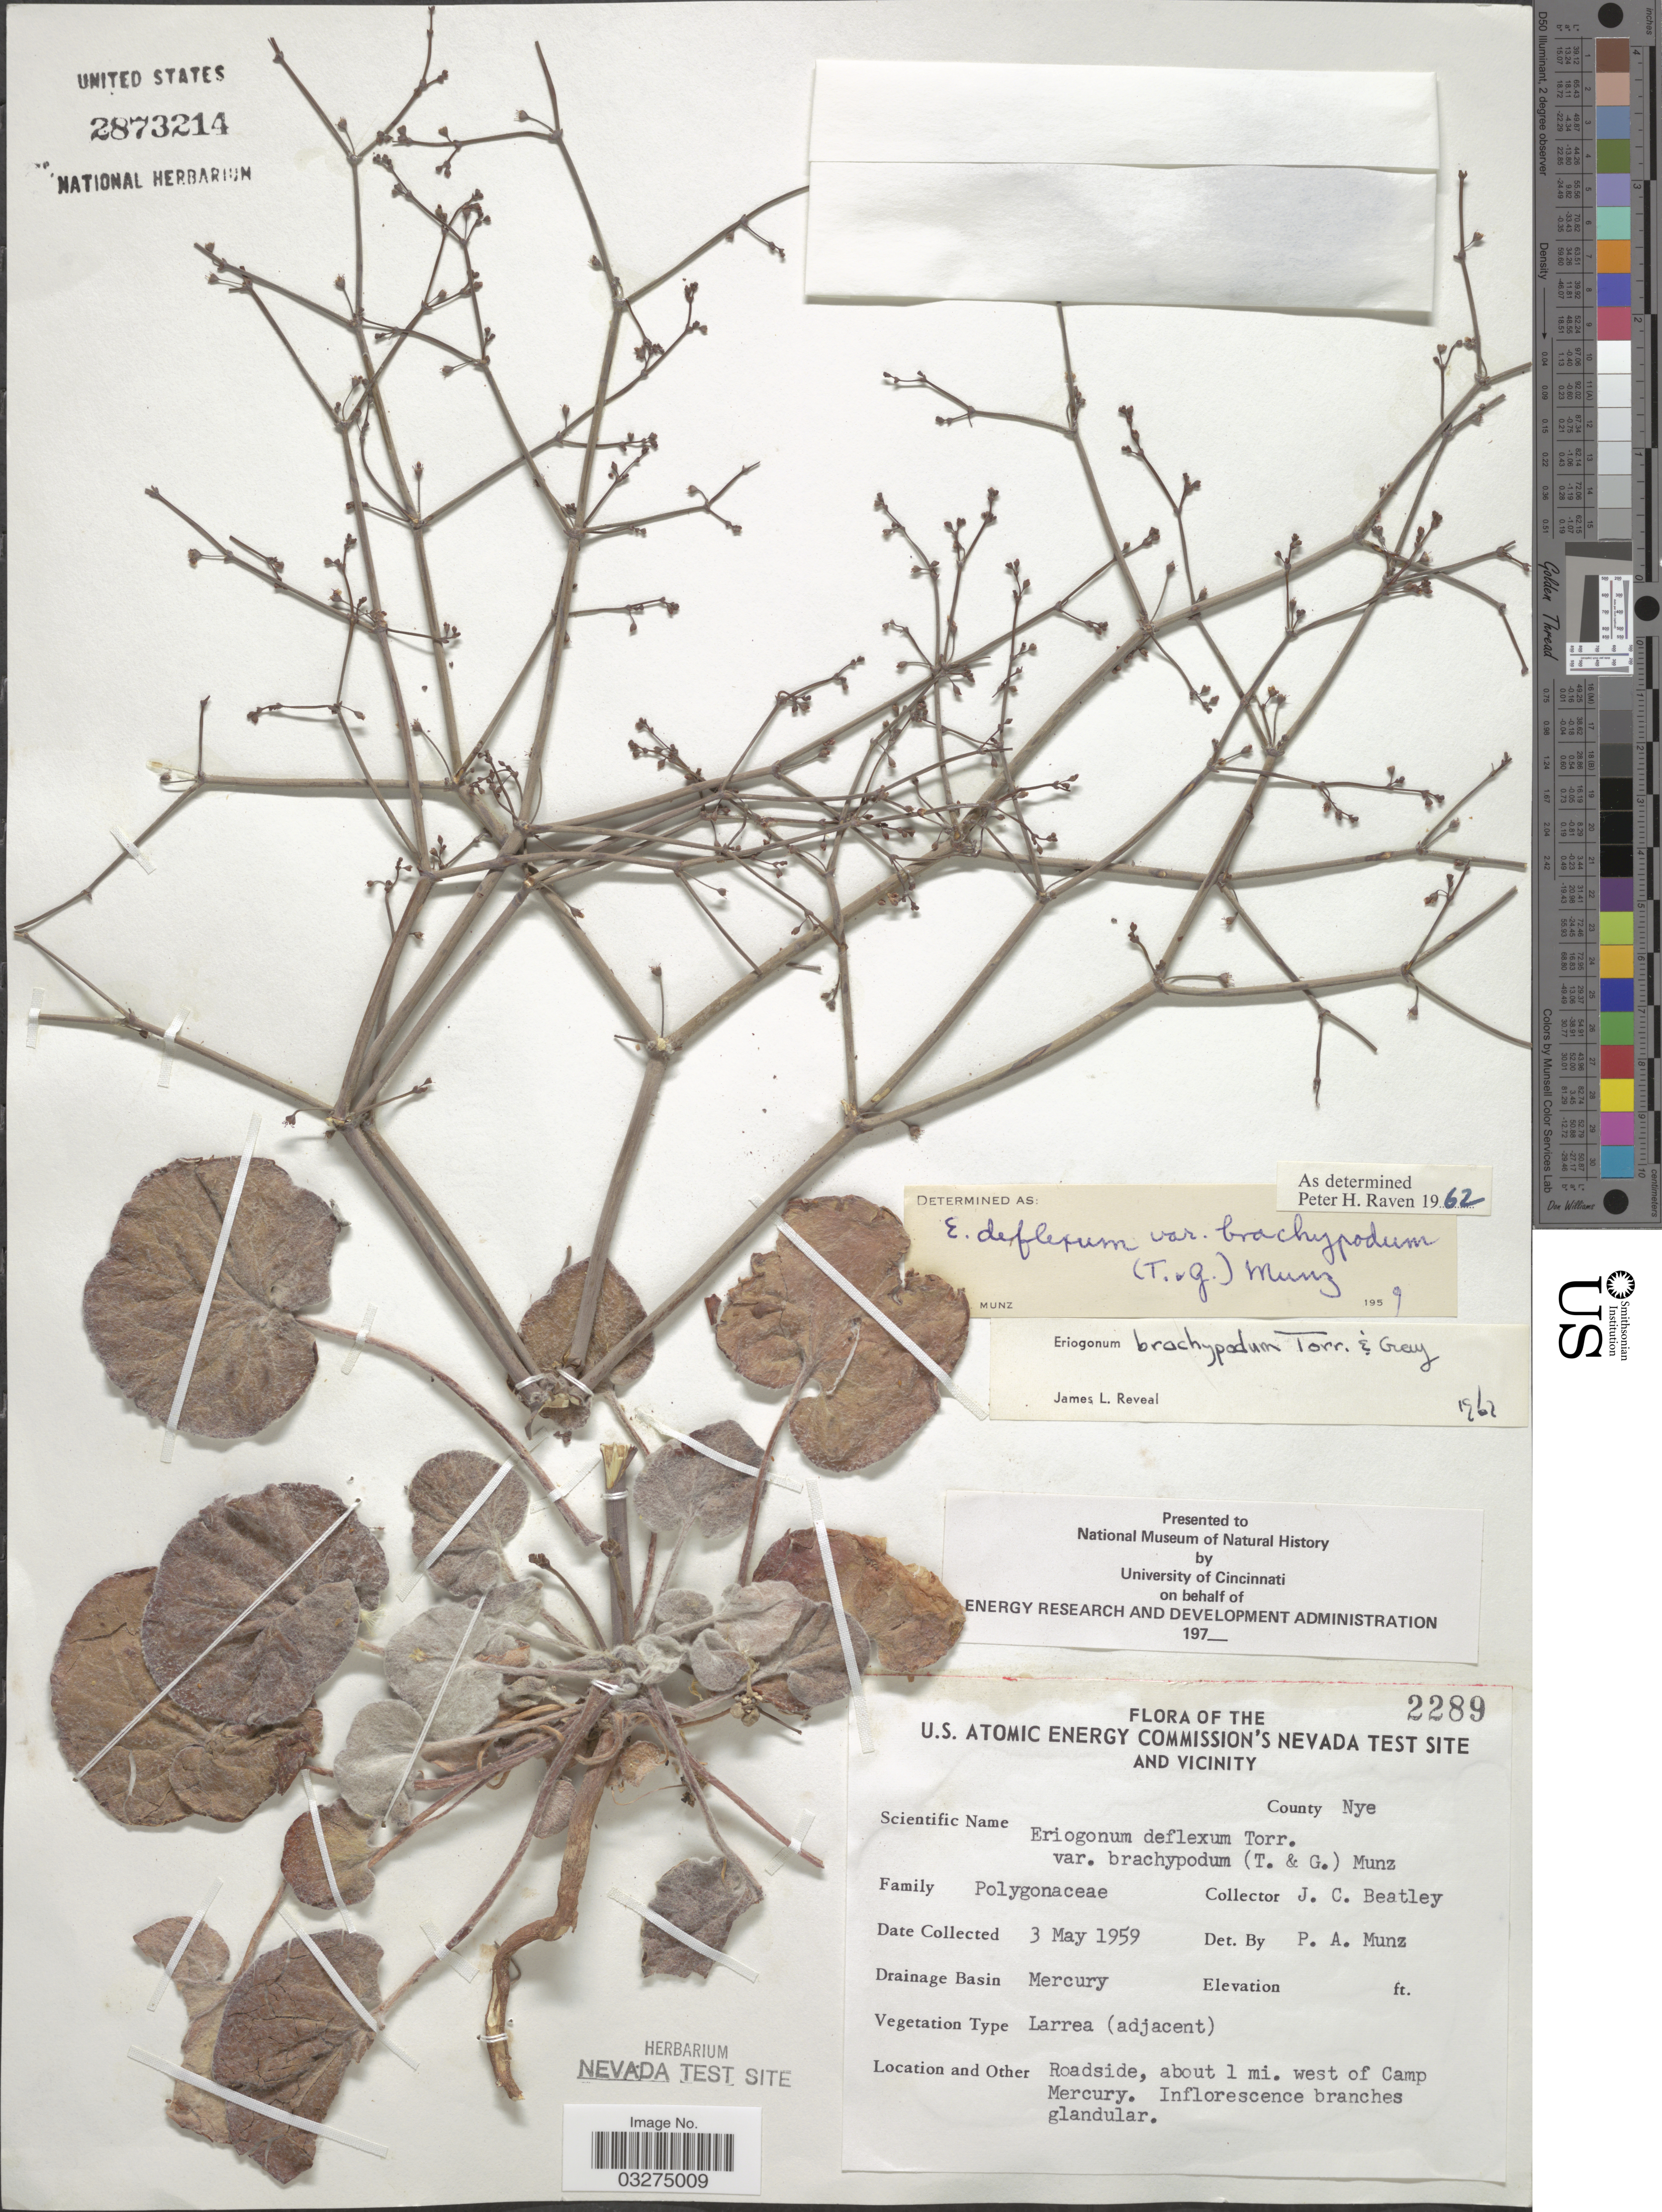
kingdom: Plantae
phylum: Tracheophyta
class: Magnoliopsida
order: Caryophyllales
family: Polygonaceae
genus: Eriogonum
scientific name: Eriogonum brachypodum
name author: Torr. & A. Gray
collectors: J. C. Beatley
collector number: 2289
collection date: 1959-05-03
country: United States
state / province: Nevada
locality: U. S. Atomic Energy Commission's Nevada Test Site and Vicinity. County Nye. Drainage Basin Mercury. Roadside, about 1 mi. west of Camp Mercury.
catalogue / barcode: US 2873214